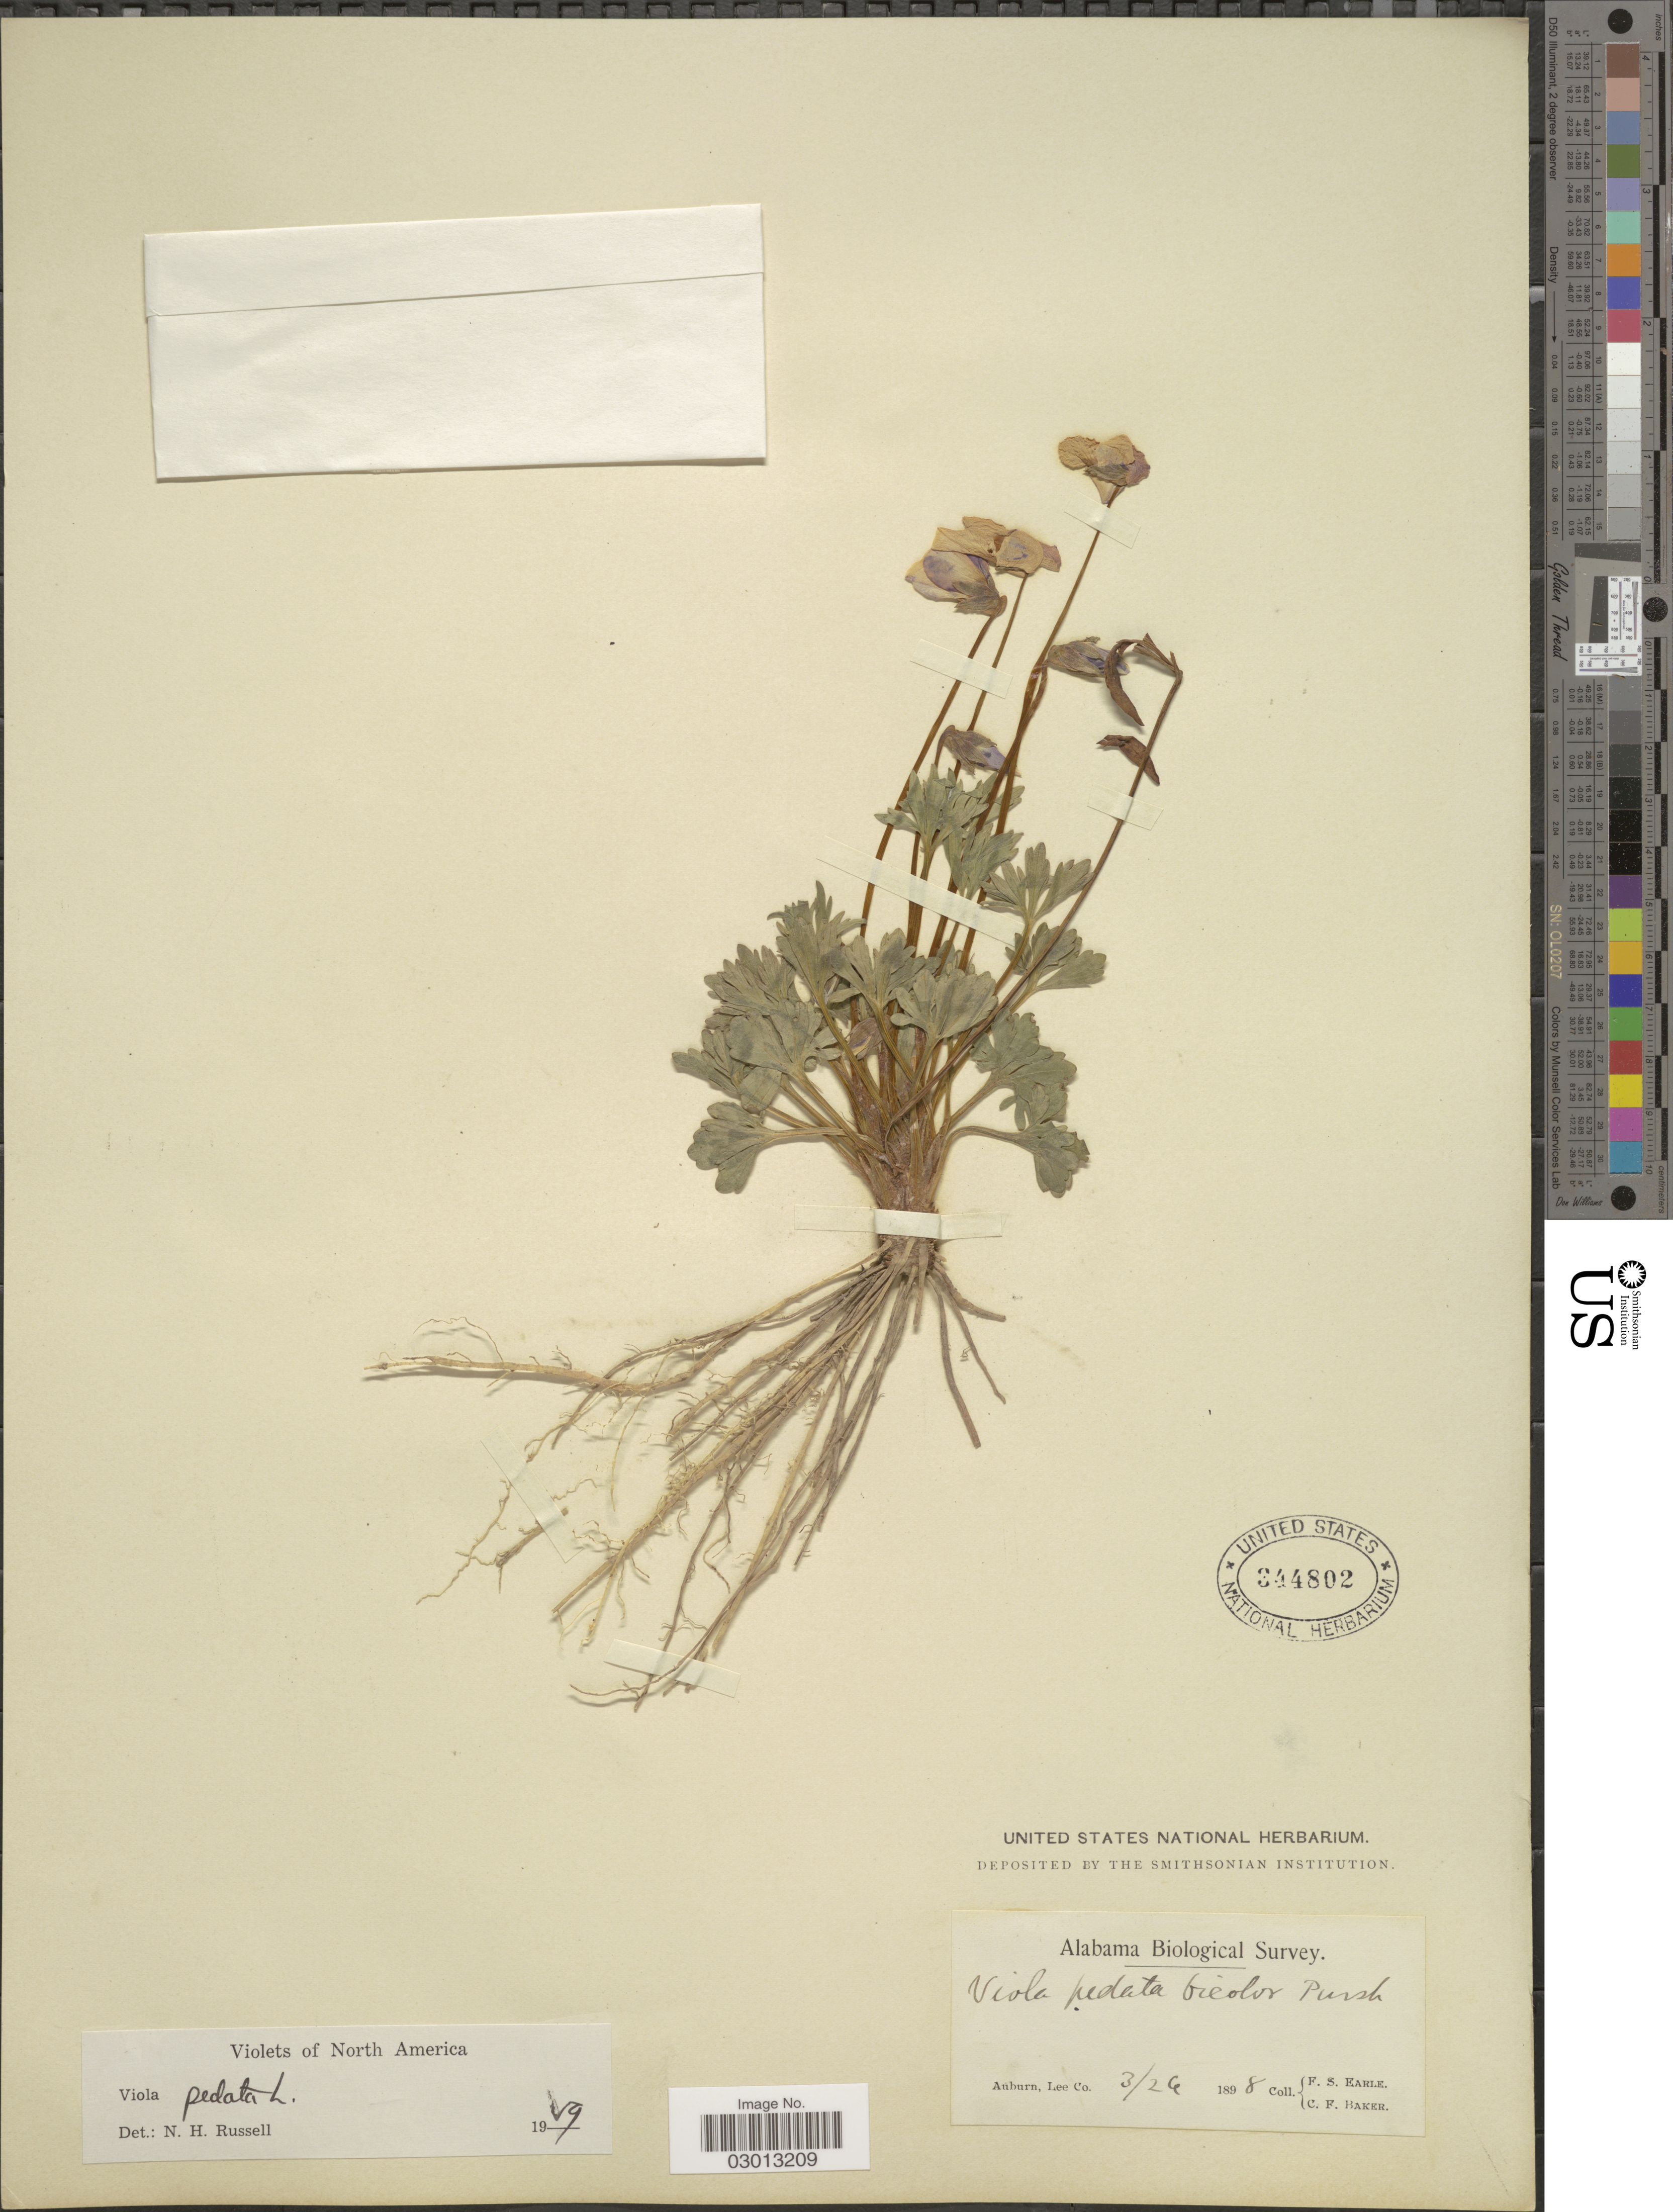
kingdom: Plantae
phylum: Tracheophyta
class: Magnoliopsida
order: Malpighiales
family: Violaceae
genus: Viola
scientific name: Viola pedata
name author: L.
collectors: F. S. Earle & C. F. Baker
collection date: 1898-03-26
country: United States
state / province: Alabama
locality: Auburn, Lee Co.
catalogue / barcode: US 344802